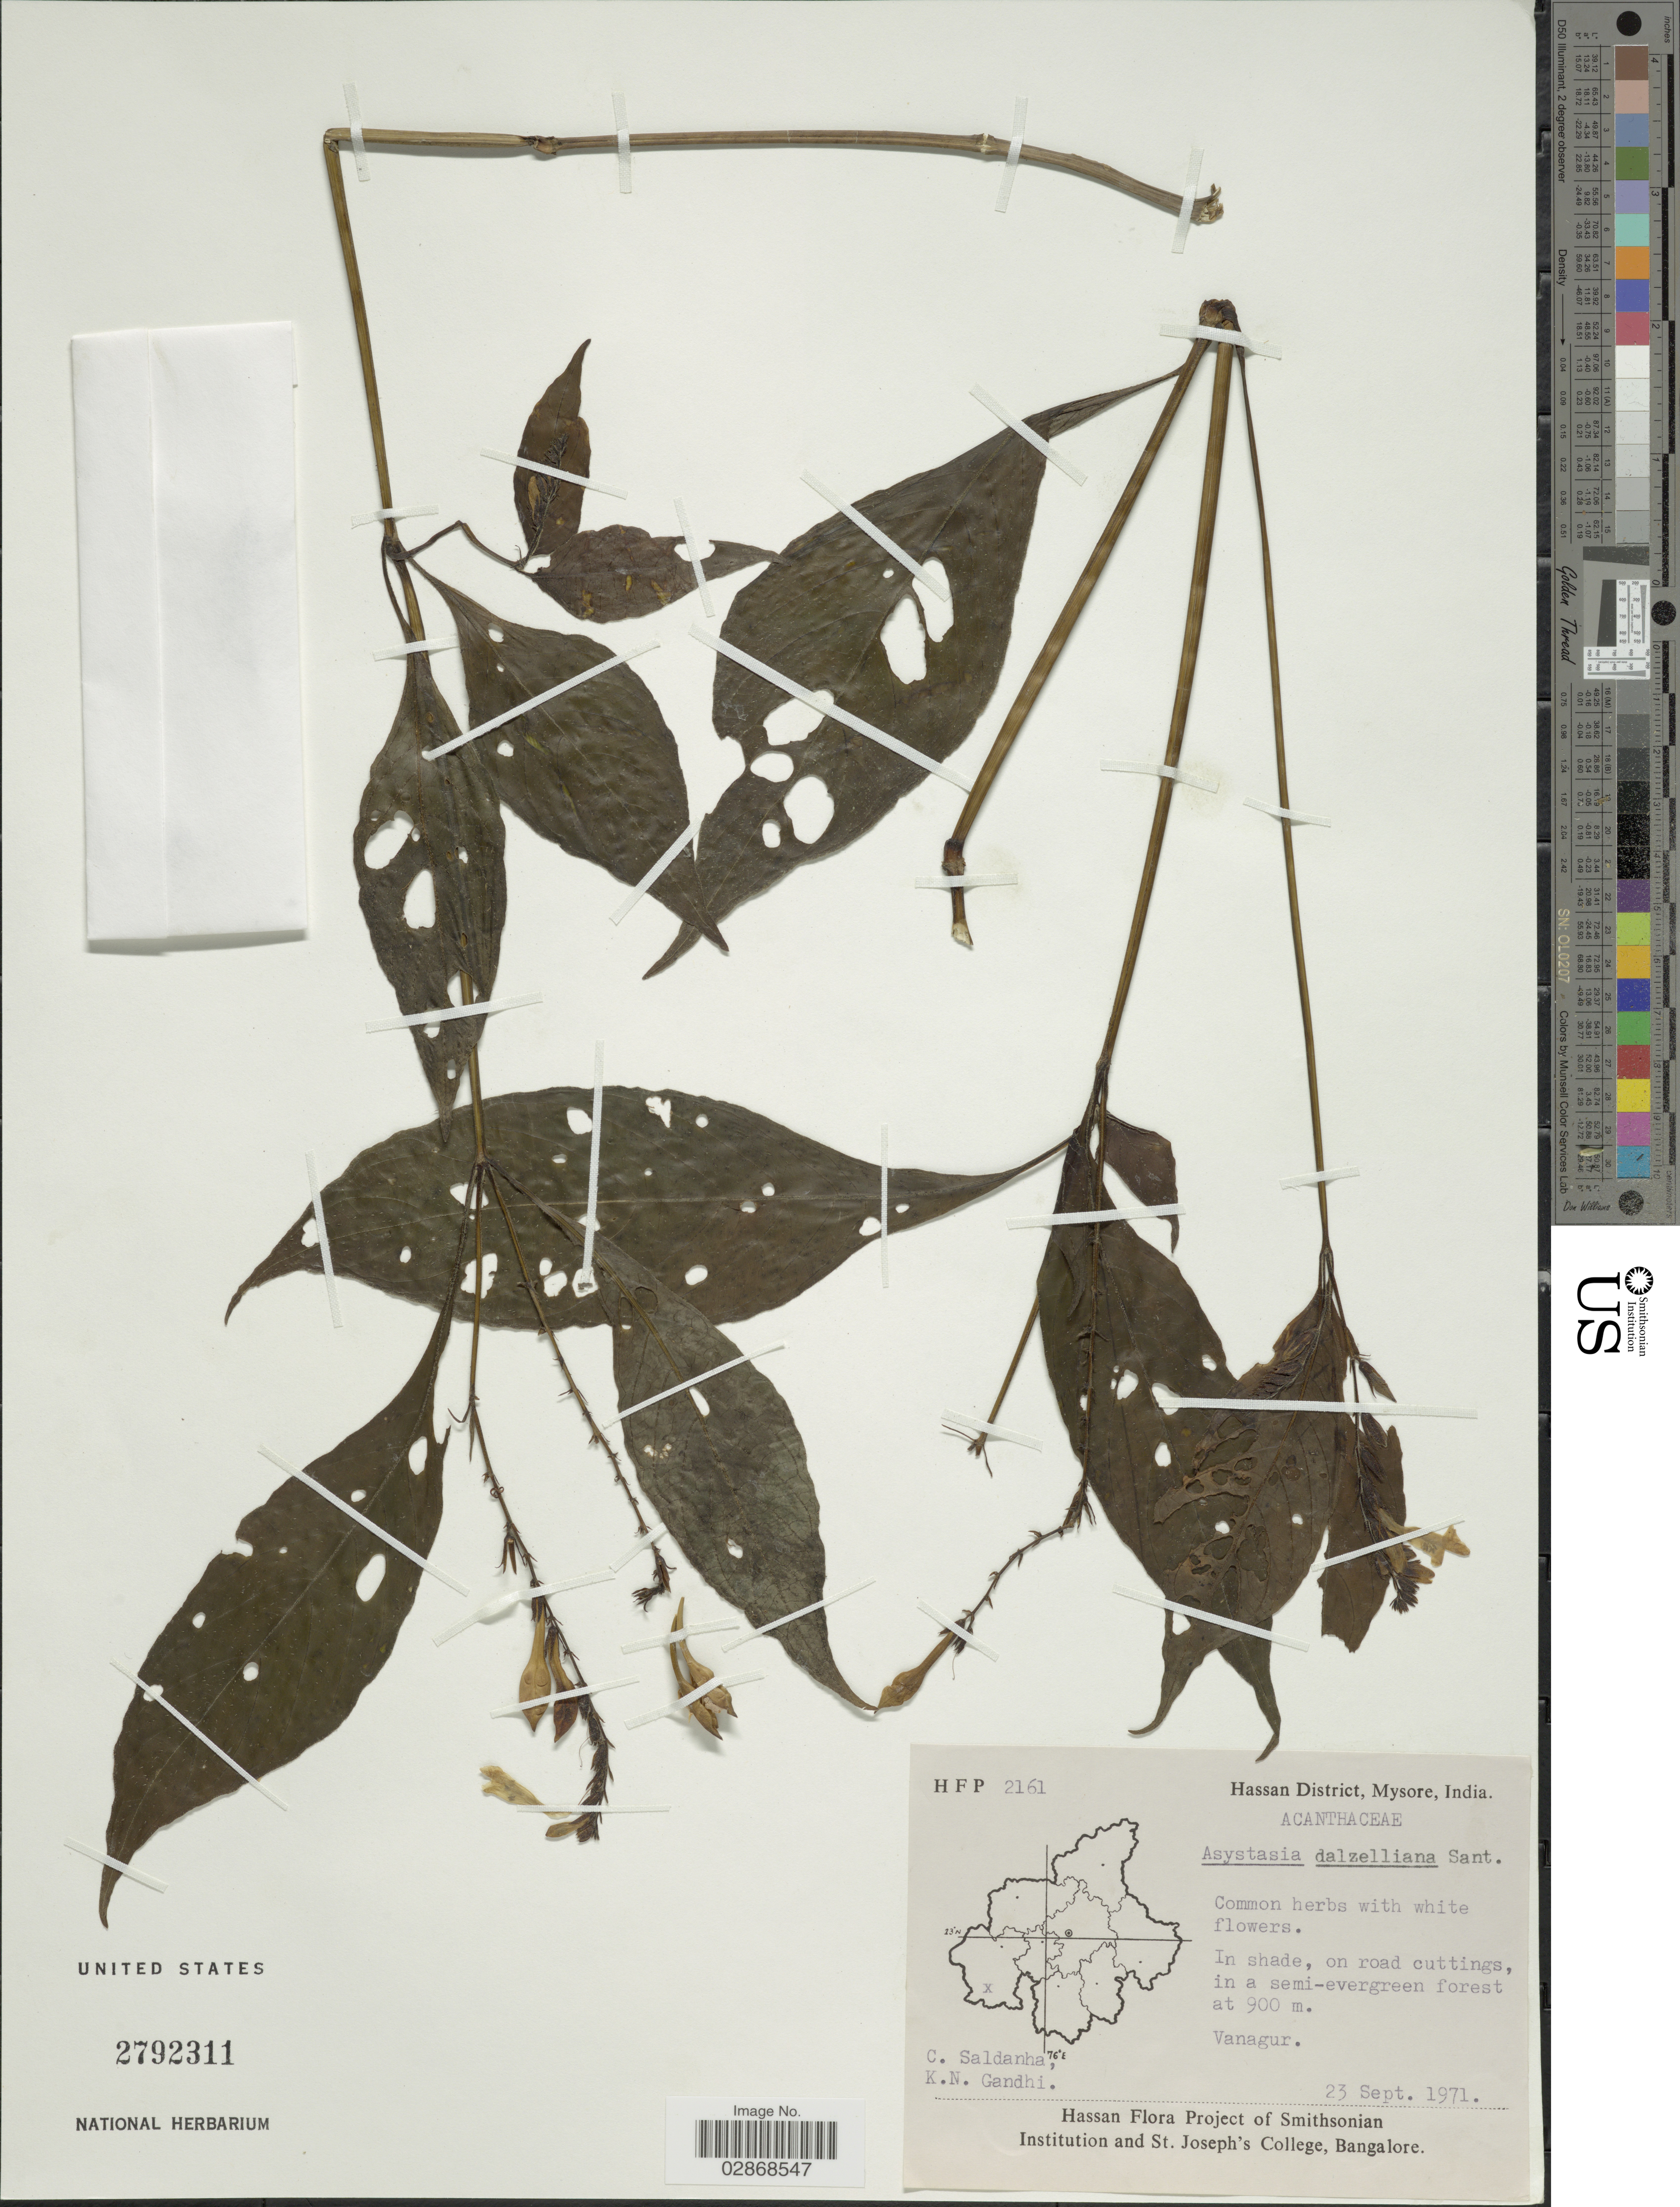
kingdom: Plantae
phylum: Tracheophyta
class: Magnoliopsida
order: Lamiales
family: Acanthaceae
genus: Asystasia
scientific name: Asystasia dalzelliana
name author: Santapau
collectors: C. Saldanha & K. N. Gandhi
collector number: HFP2161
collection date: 1971-09-23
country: India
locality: Hassan District, Mysore. Vanagur.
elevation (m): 900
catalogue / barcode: US 2792311